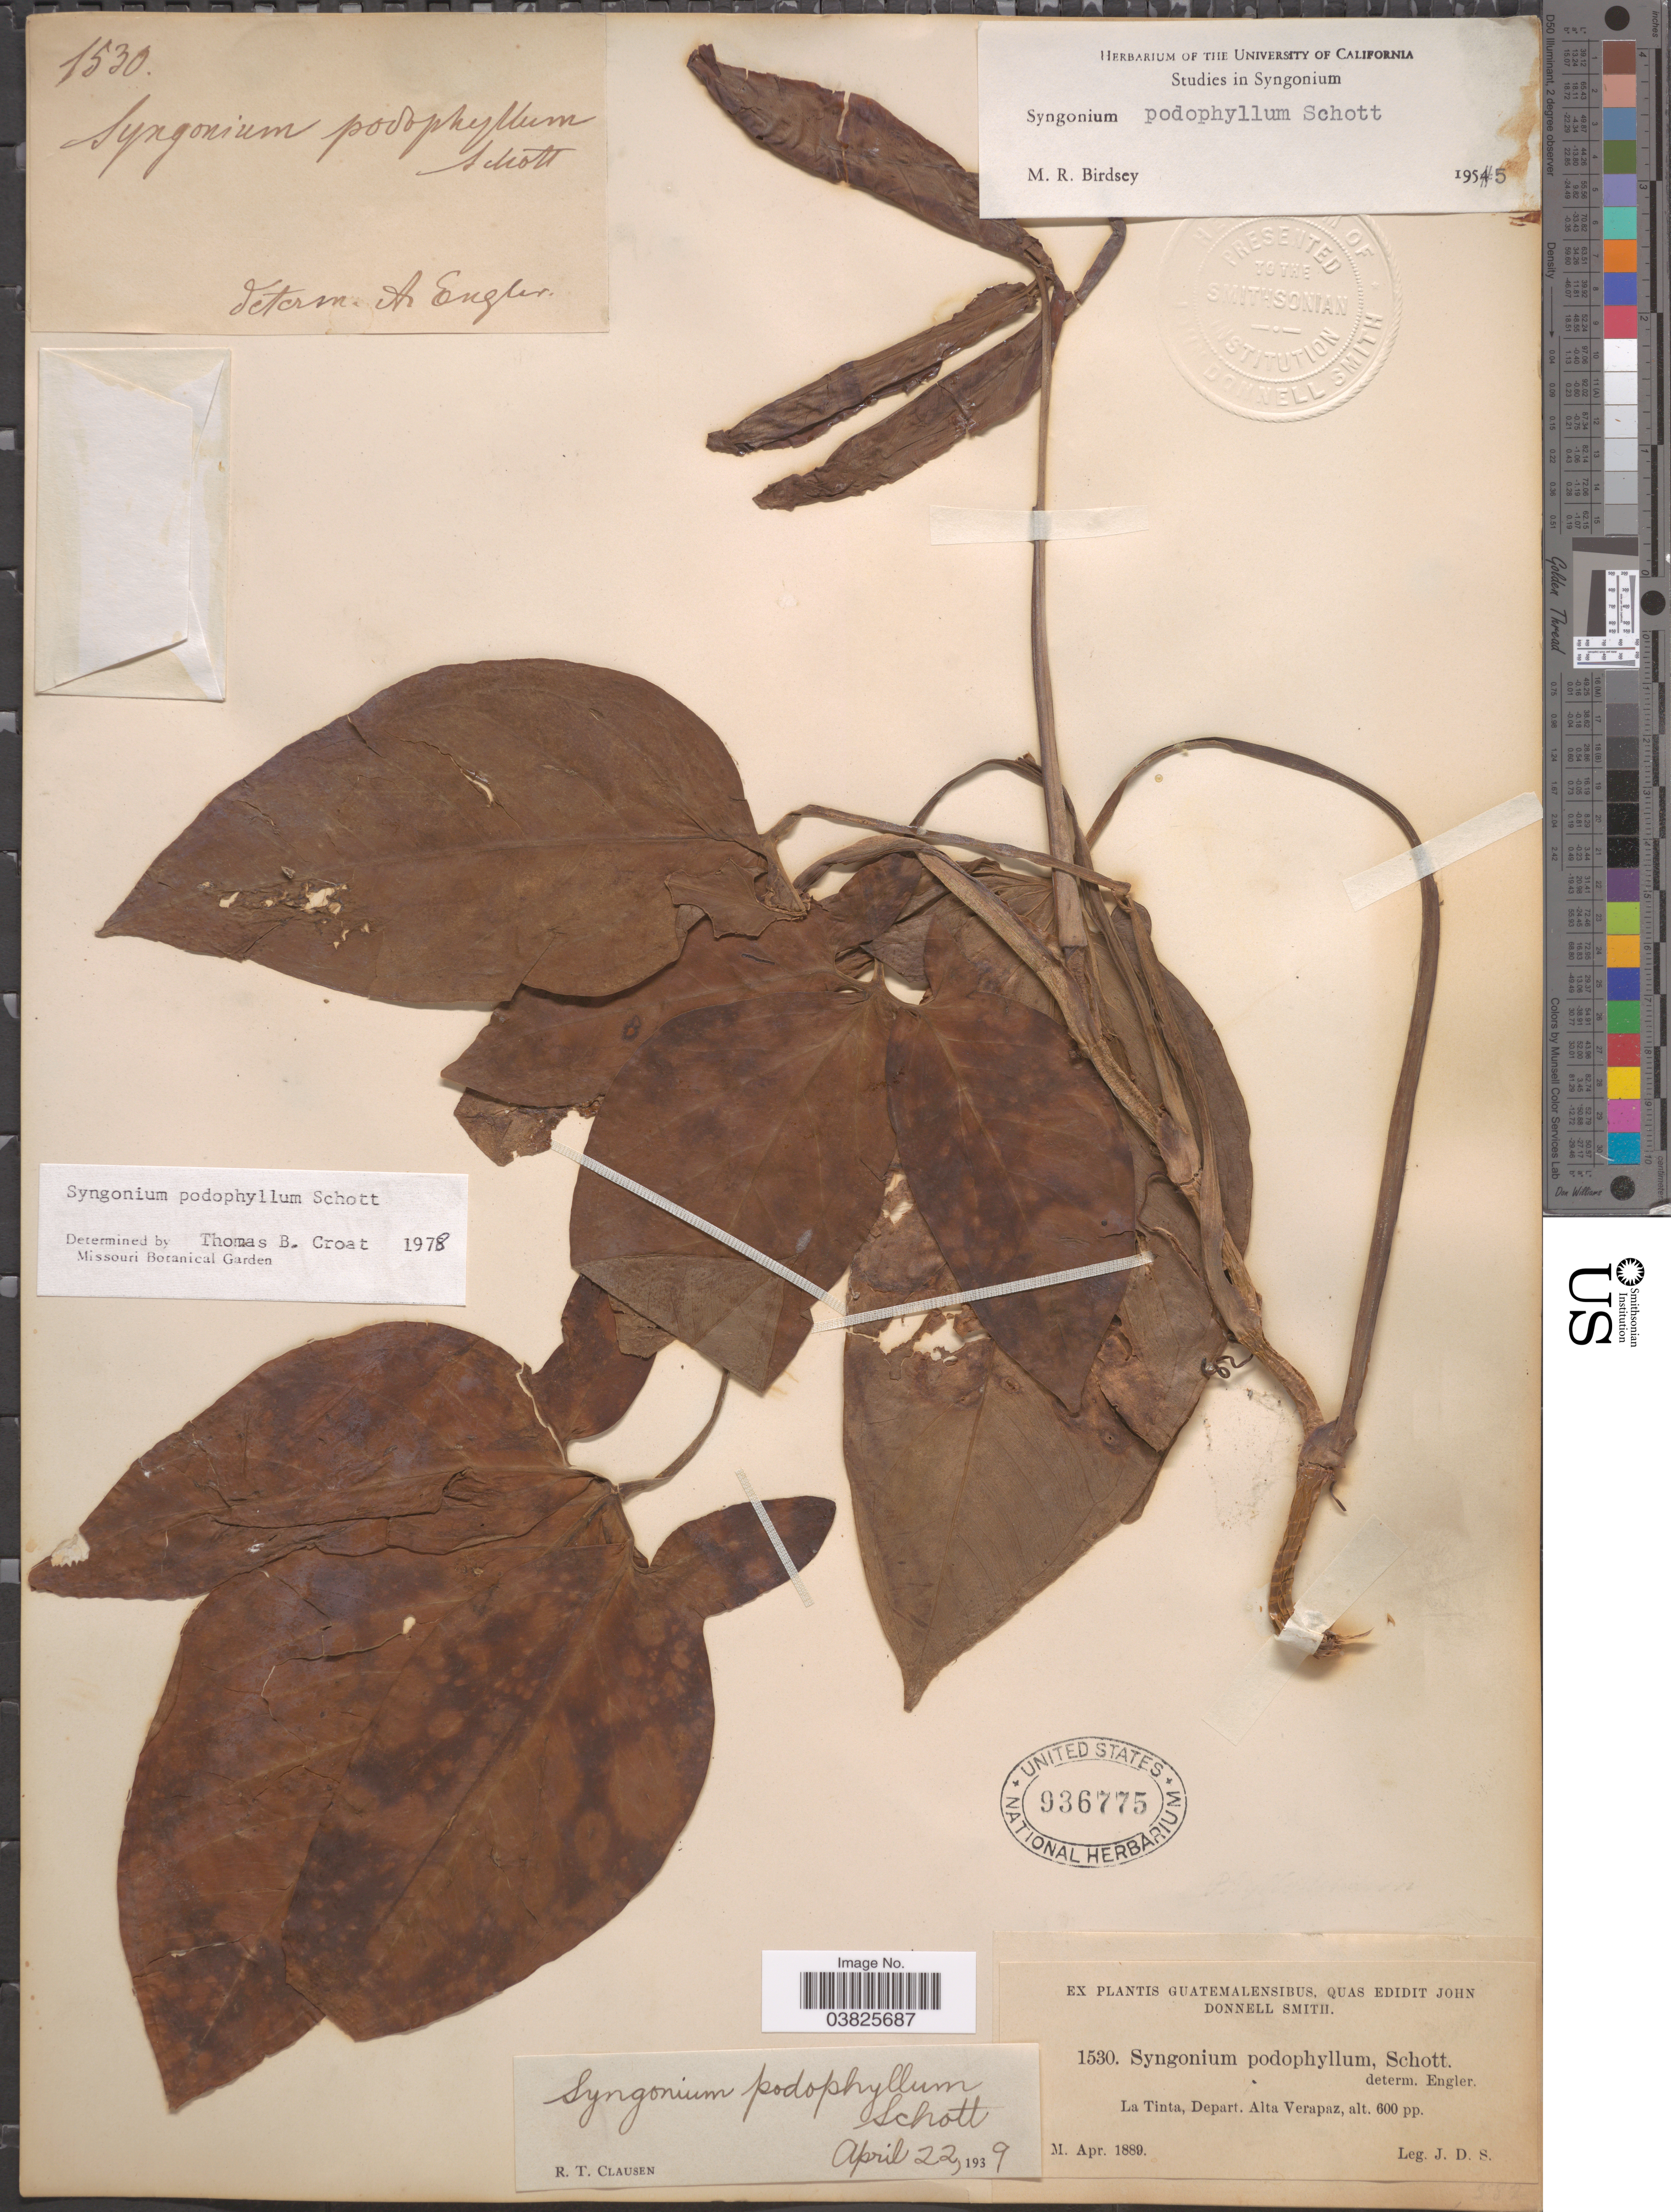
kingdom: Plantae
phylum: Tracheophyta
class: Liliopsida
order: Alismatales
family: Araceae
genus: Syngonium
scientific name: Syngonium podophyllum 'Lemon-Lime'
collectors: J. Donnell Smith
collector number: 1530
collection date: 1889-04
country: Guatemala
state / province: Alta Verapaz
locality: La Tinta, Depart. Alta Verapaz.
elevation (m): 183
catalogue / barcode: US 936775